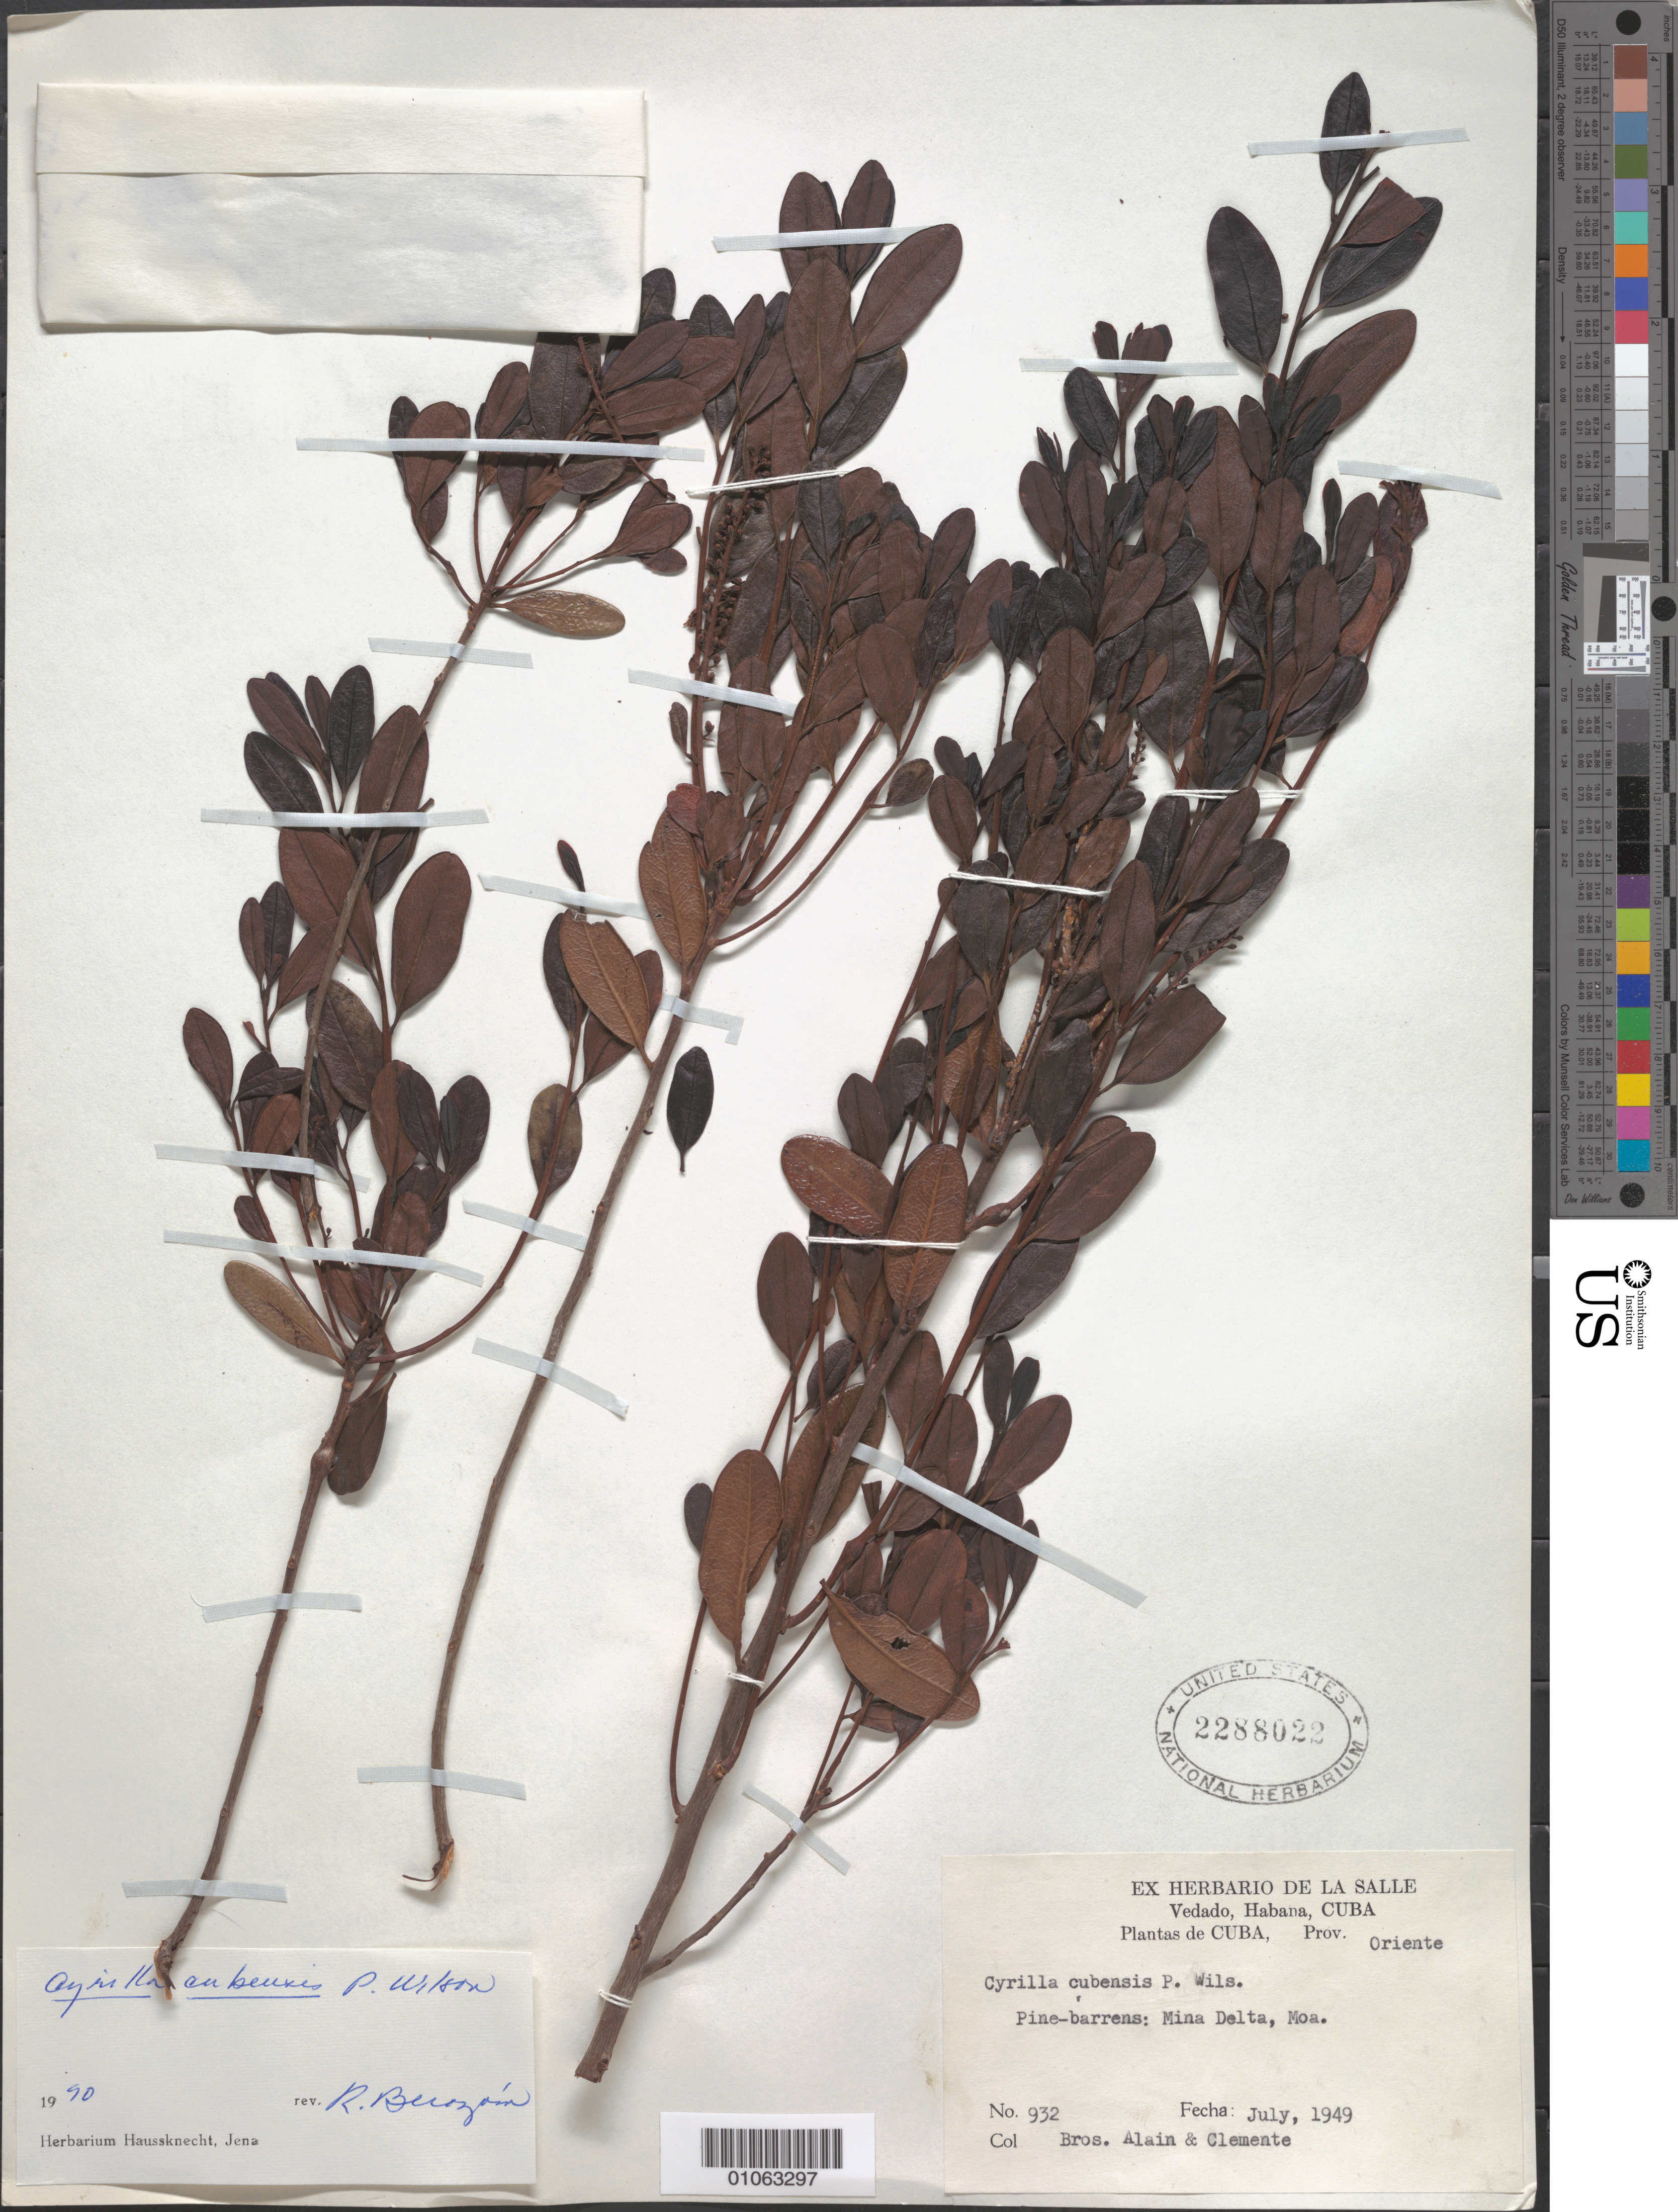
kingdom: Plantae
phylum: Tracheophyta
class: Magnoliopsida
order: Ericales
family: Cyrillaceae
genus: Cyrilla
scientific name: Cyrilla cubensis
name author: P. Wilson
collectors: A. H. Liogier & Bro. Clemente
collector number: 932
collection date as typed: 01 Jul 1949 to 31 Jul 1949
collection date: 1949-07-01/1949-07-31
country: Cuba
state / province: Holguín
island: Cuba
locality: Pine-barrens: Mina Delta, Moa [Oriente]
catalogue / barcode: US 2288022